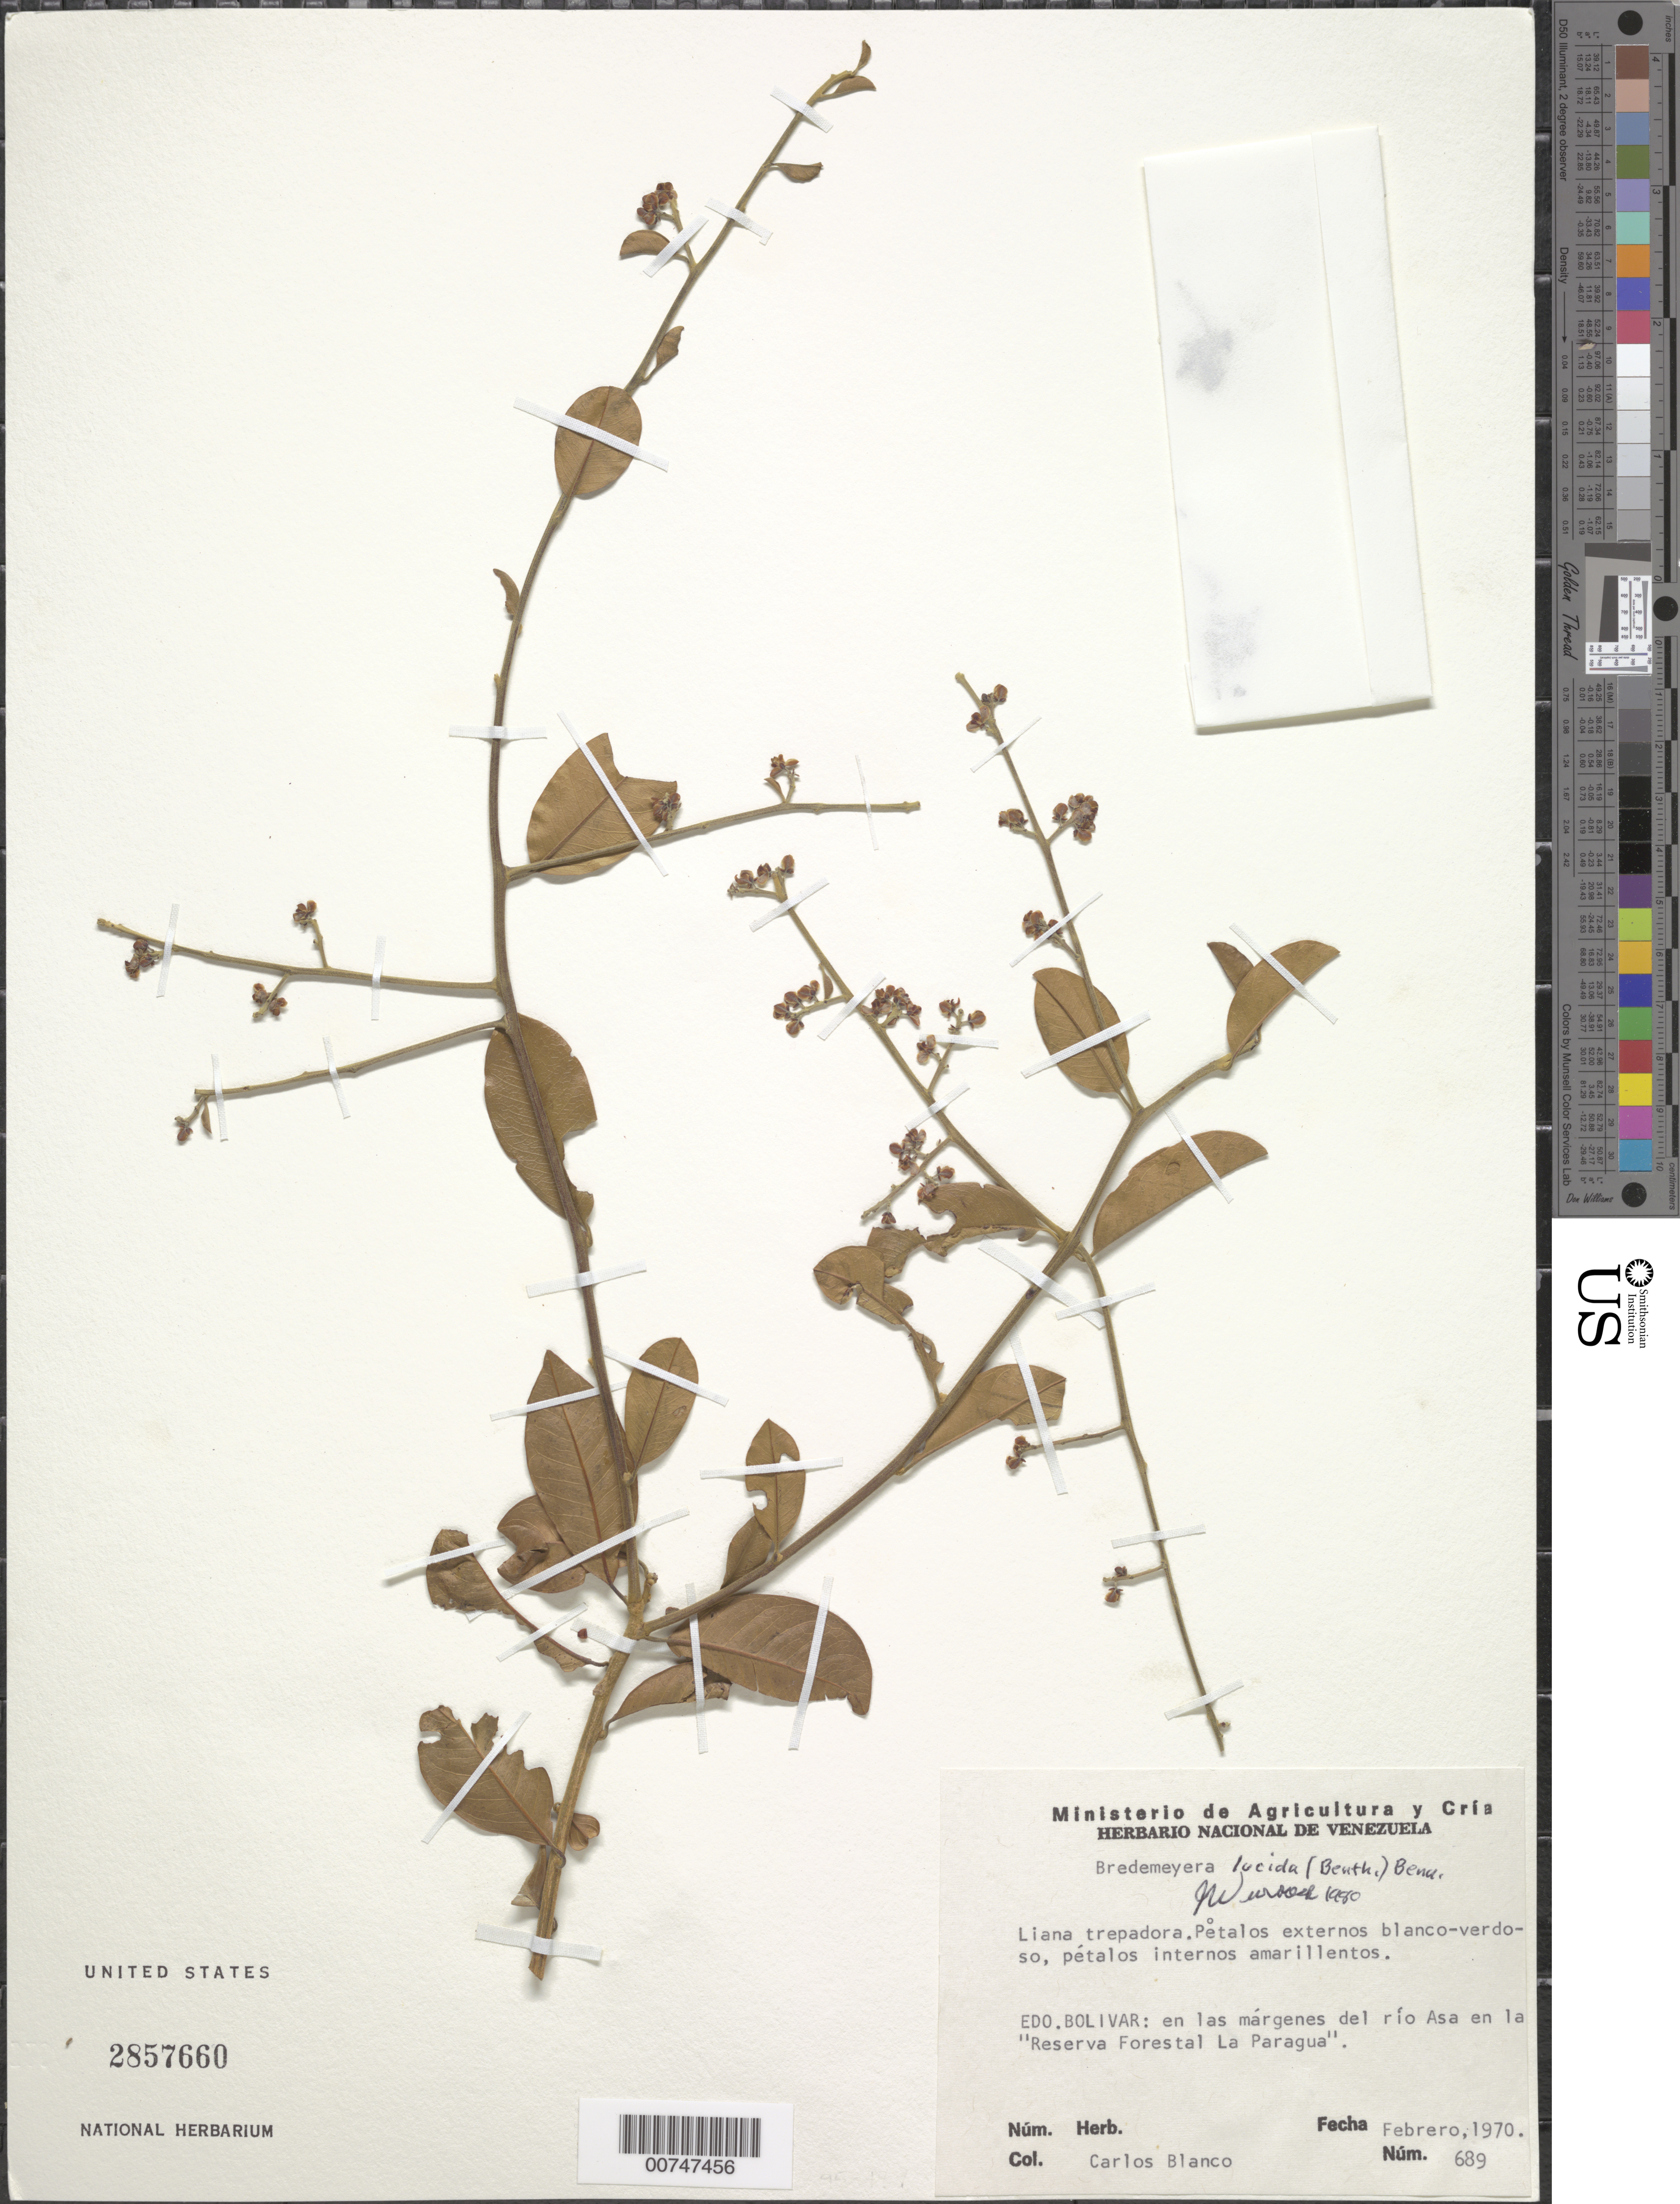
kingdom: Plantae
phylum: Tracheophyta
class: Magnoliopsida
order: Fabales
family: Polygalaceae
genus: Bredemeyera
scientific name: Bredemeyera lucida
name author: (Benth.) Klotzsch ex Hassk.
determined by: Wurdack, John J., (US), US (UNITED STATES)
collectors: C. A. Blanco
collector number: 689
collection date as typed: Feb-70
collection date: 1970-02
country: Venezuela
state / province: Bolívar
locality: Reserva Forestal "La Paragua"; Río Asa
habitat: Edge of river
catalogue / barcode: US 2857660